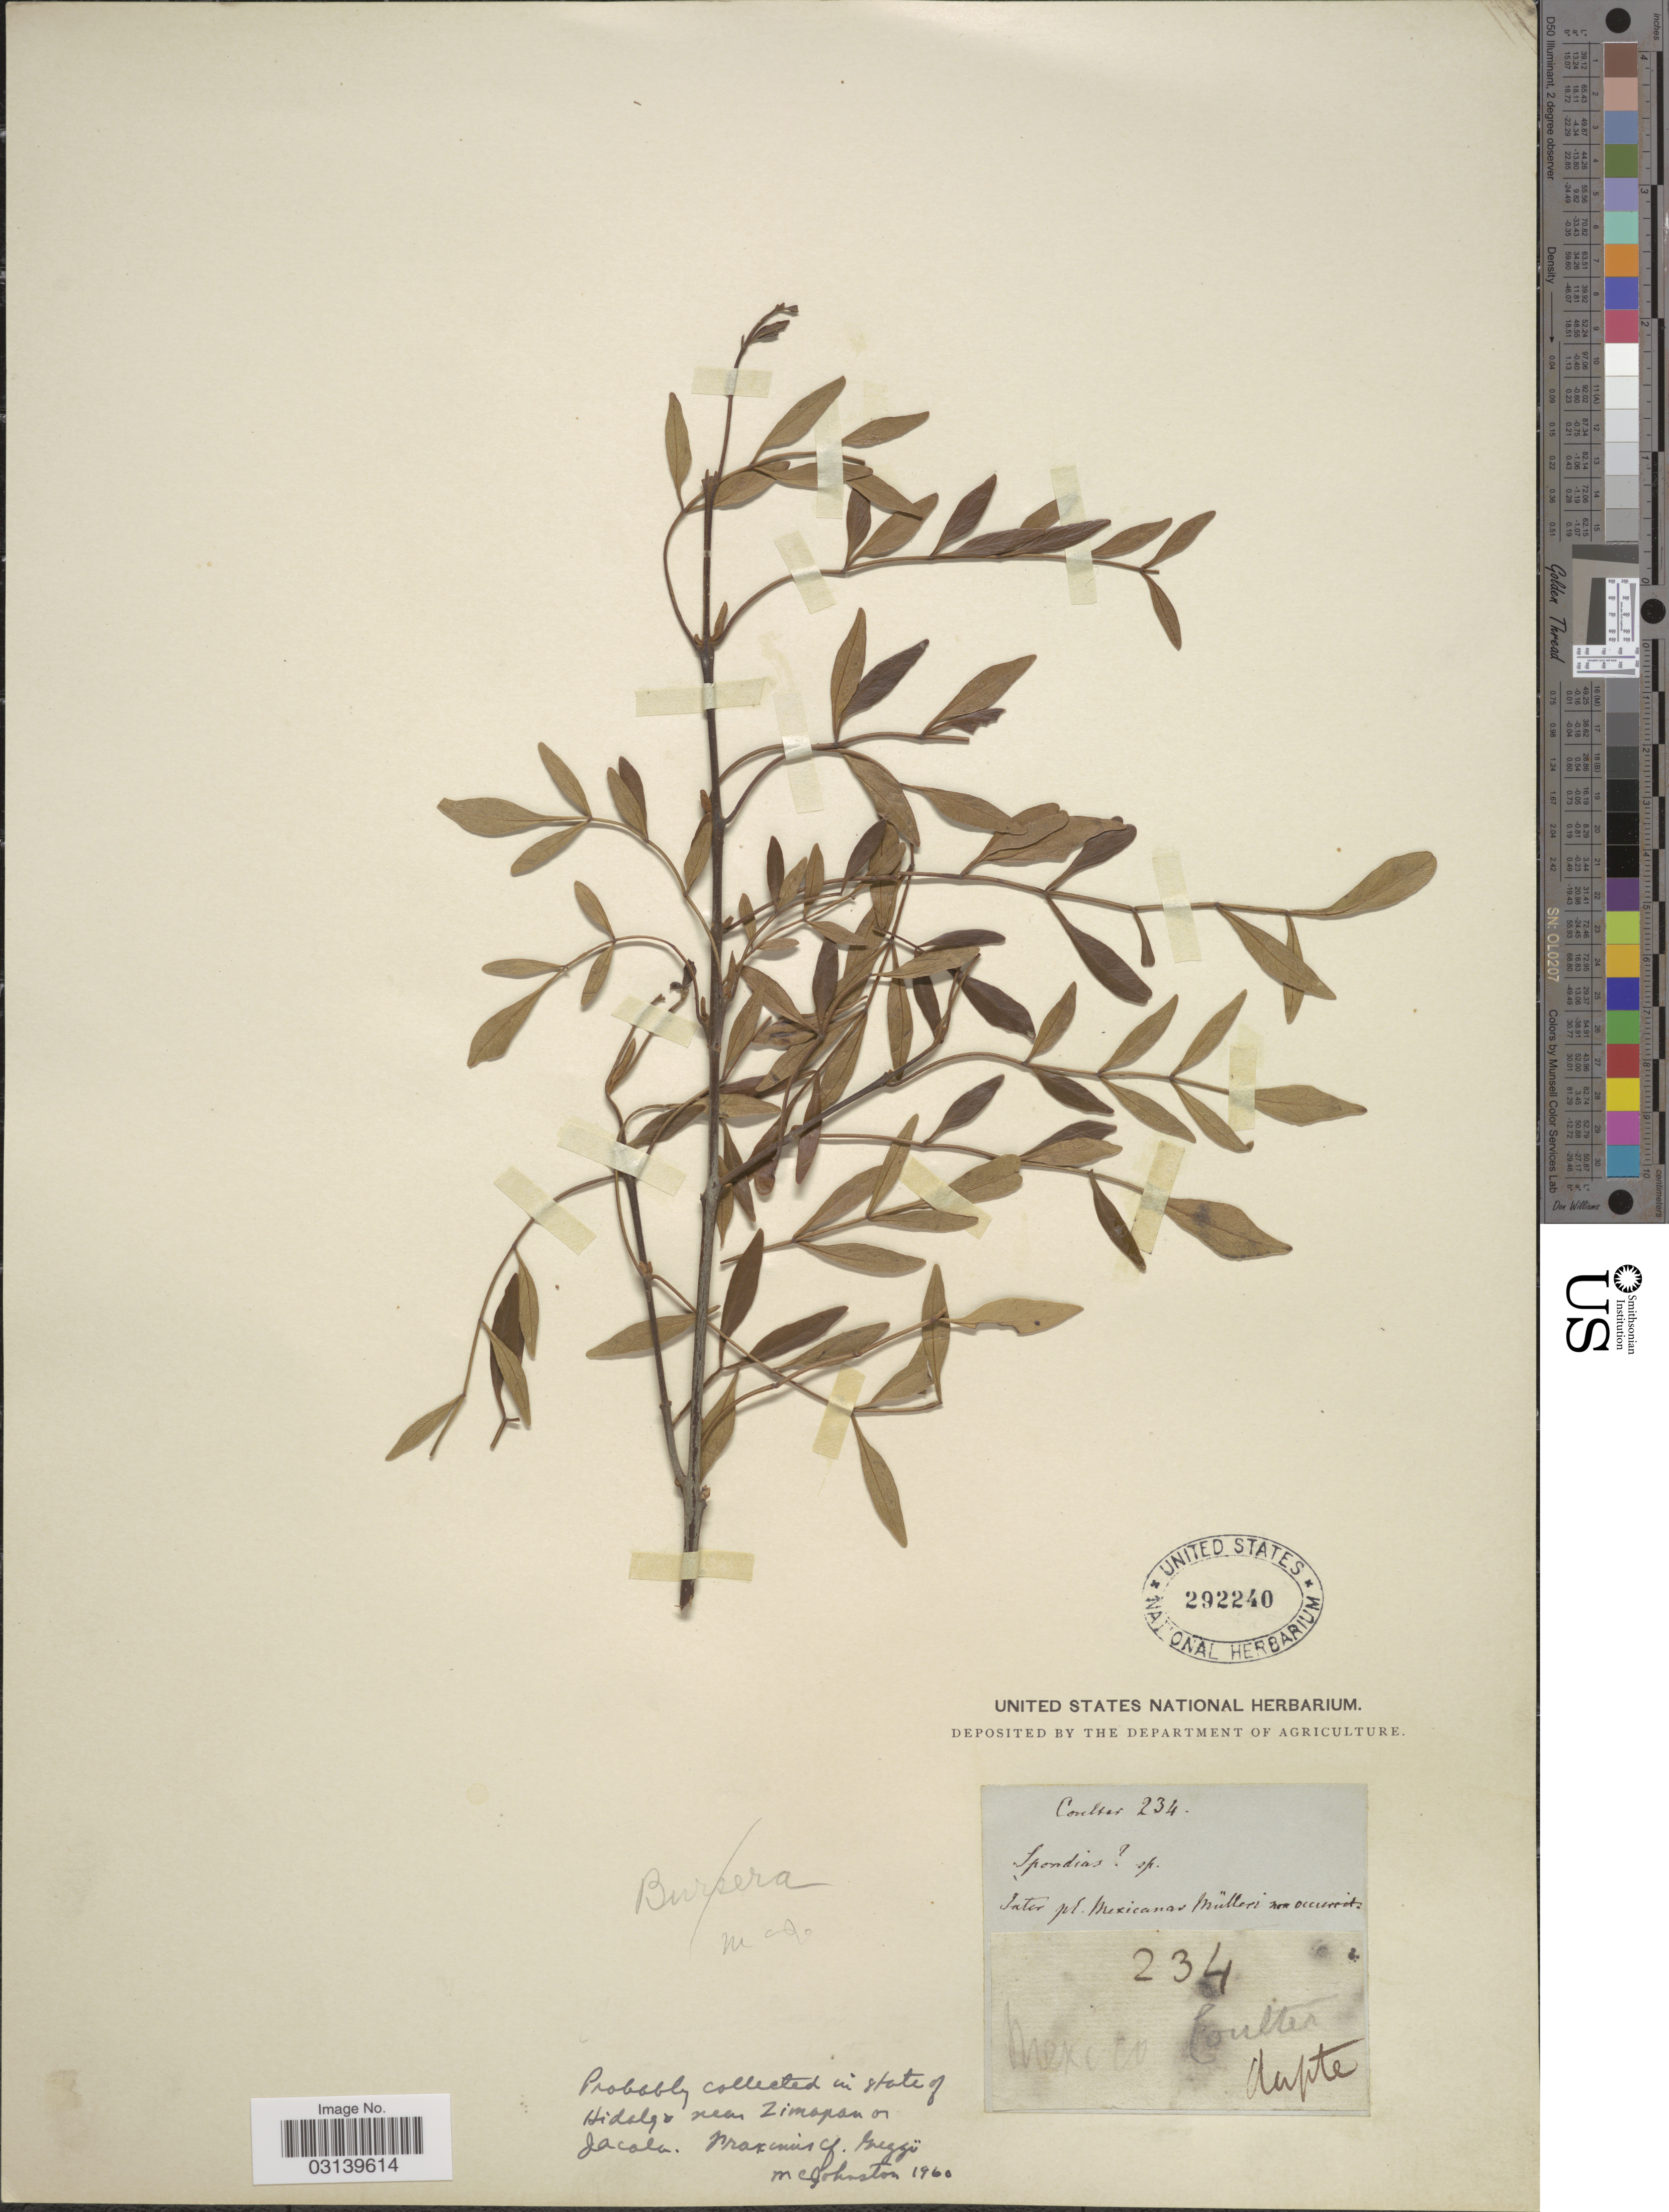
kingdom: Plantae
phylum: Tracheophyta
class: Magnoliopsida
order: Lamiales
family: Oleaceae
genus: Fraxinus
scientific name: Fraxinus greggii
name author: A. Gray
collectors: -- Coulter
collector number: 234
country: Mexico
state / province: Hidalgo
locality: Near Zimapan or Jacala.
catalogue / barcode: US 292240